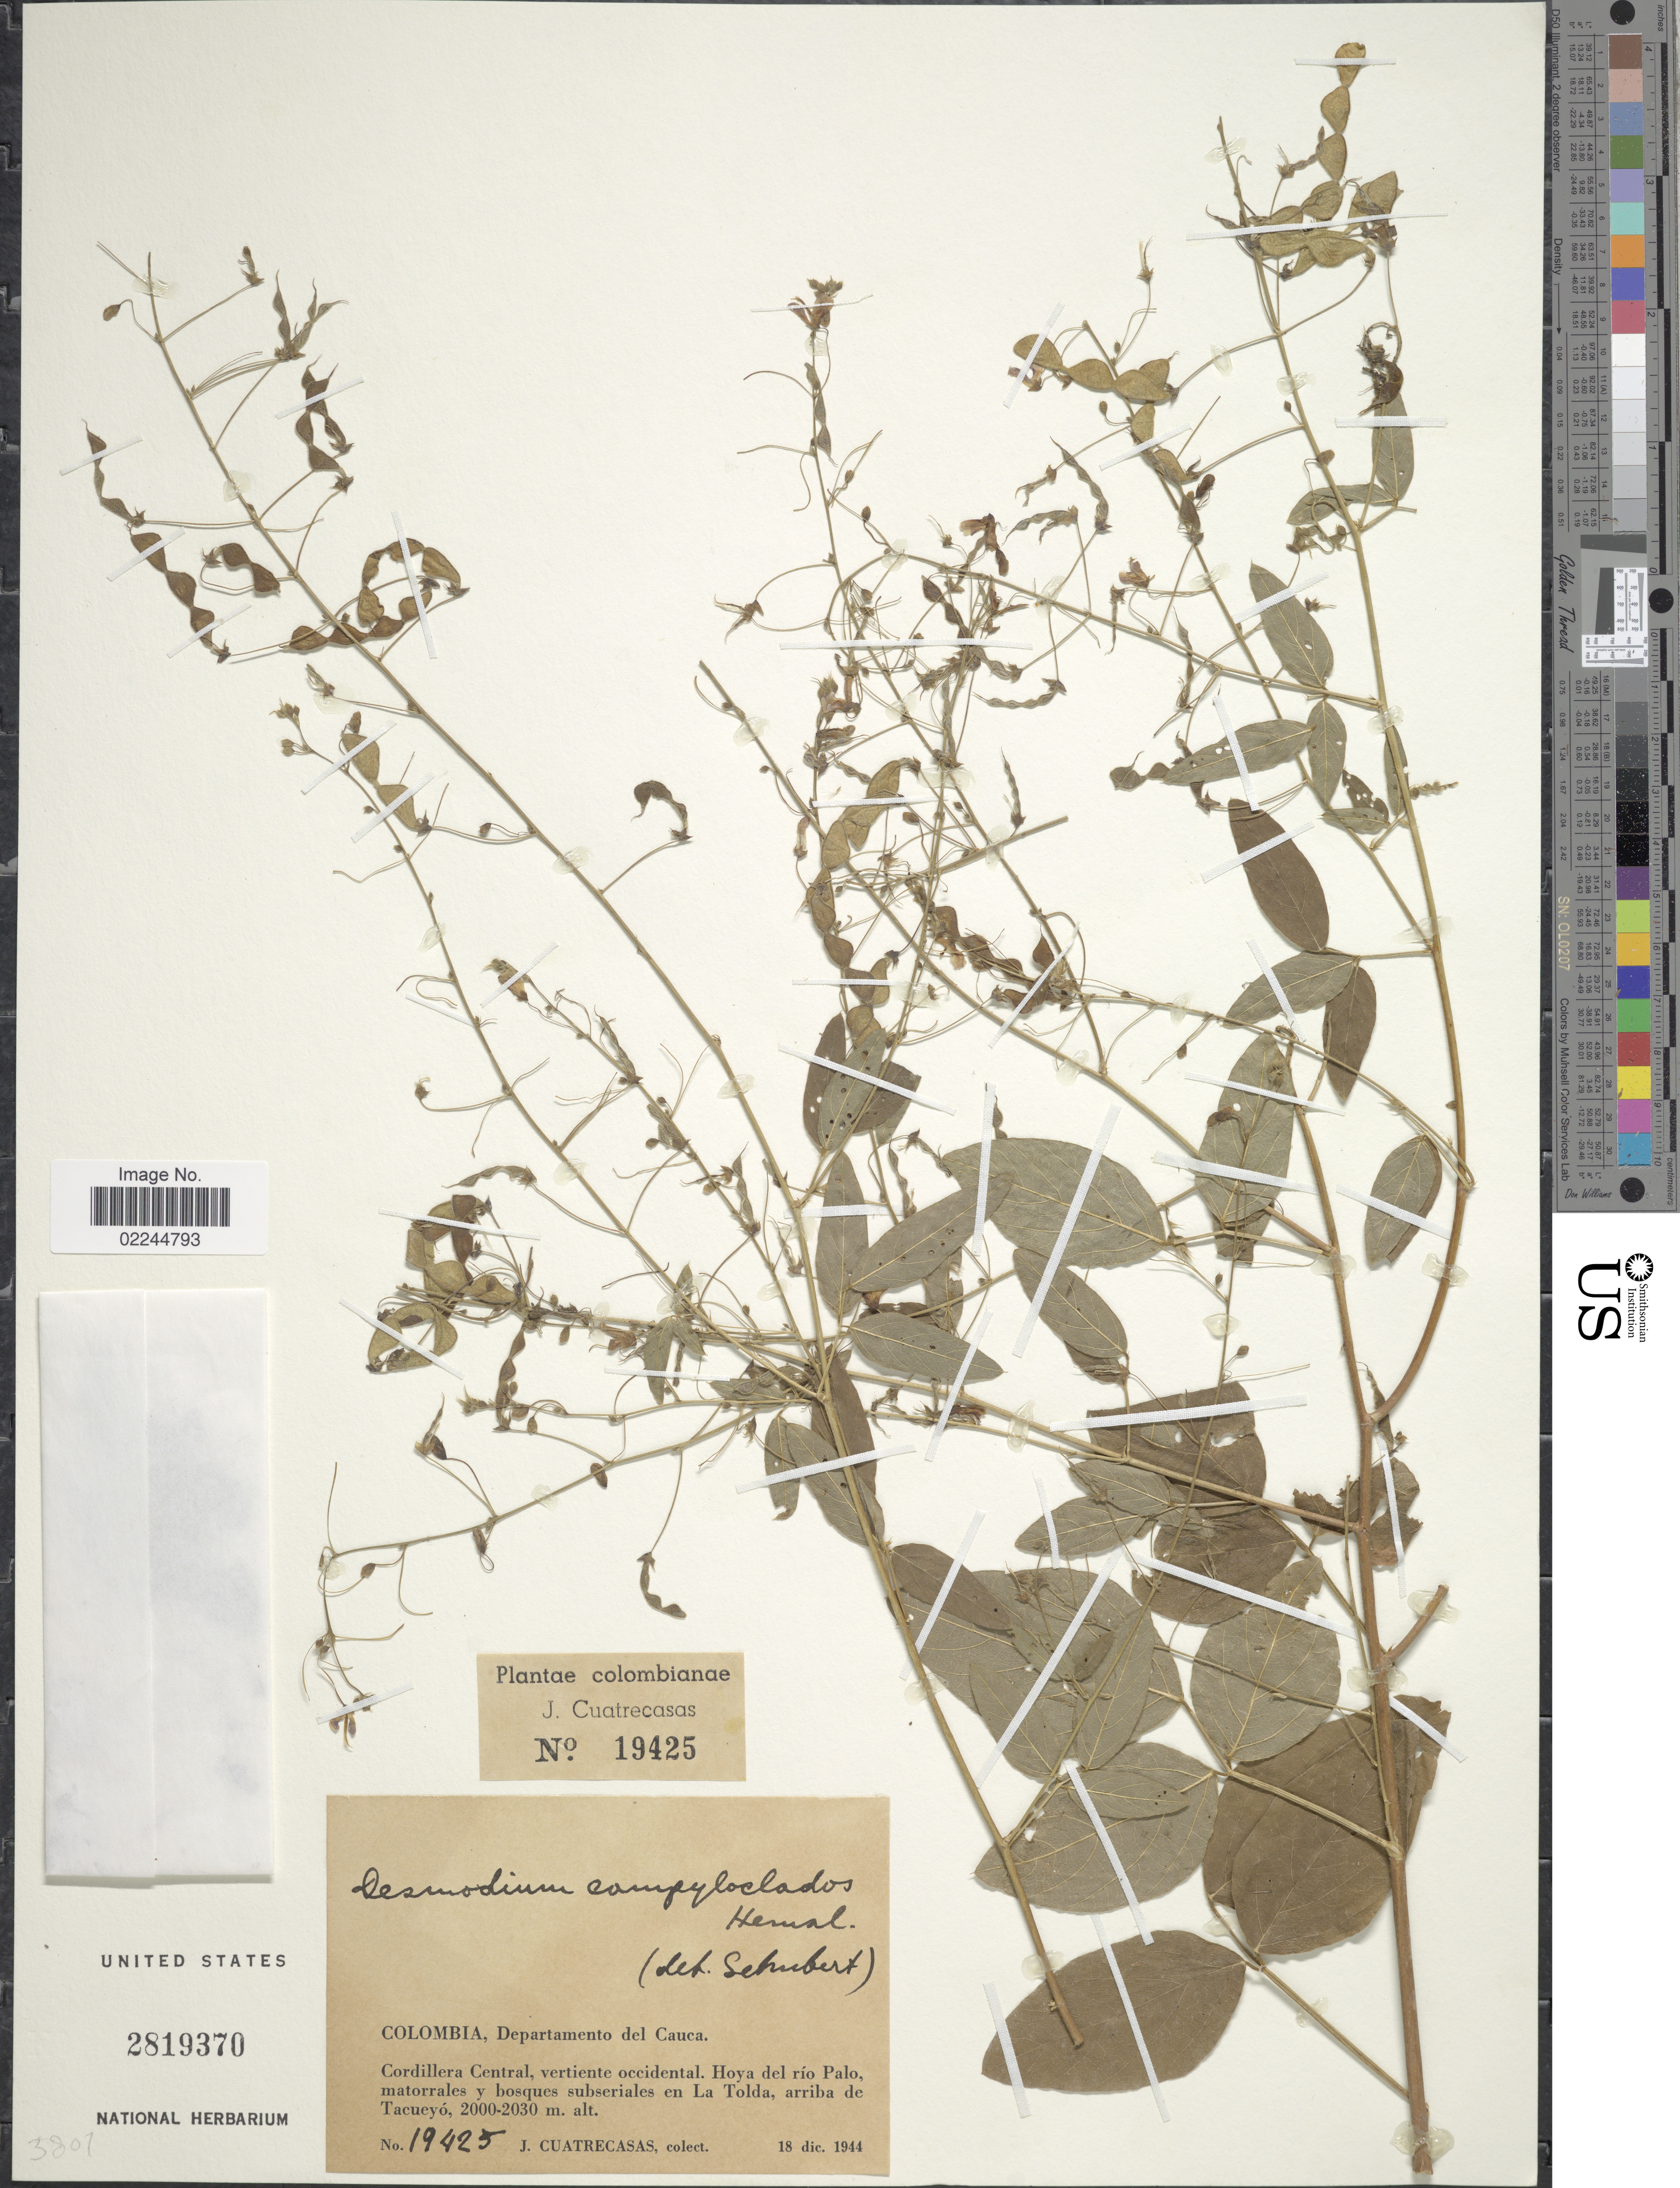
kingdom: Plantae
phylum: Tracheophyta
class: Magnoliopsida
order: Fabales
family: Fabaceae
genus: Desmodium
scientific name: Desmodium campyloclados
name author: Hemsl.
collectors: J. Cuatrecasas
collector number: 19425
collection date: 1944-12-18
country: Colombia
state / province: Cauca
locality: Cordillera Central, vertiente occidental, Hoya del rio Palo, matorrales y bosques subseriales en La Tolda, arriba de Tacueyo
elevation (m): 2000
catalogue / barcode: US 2819370